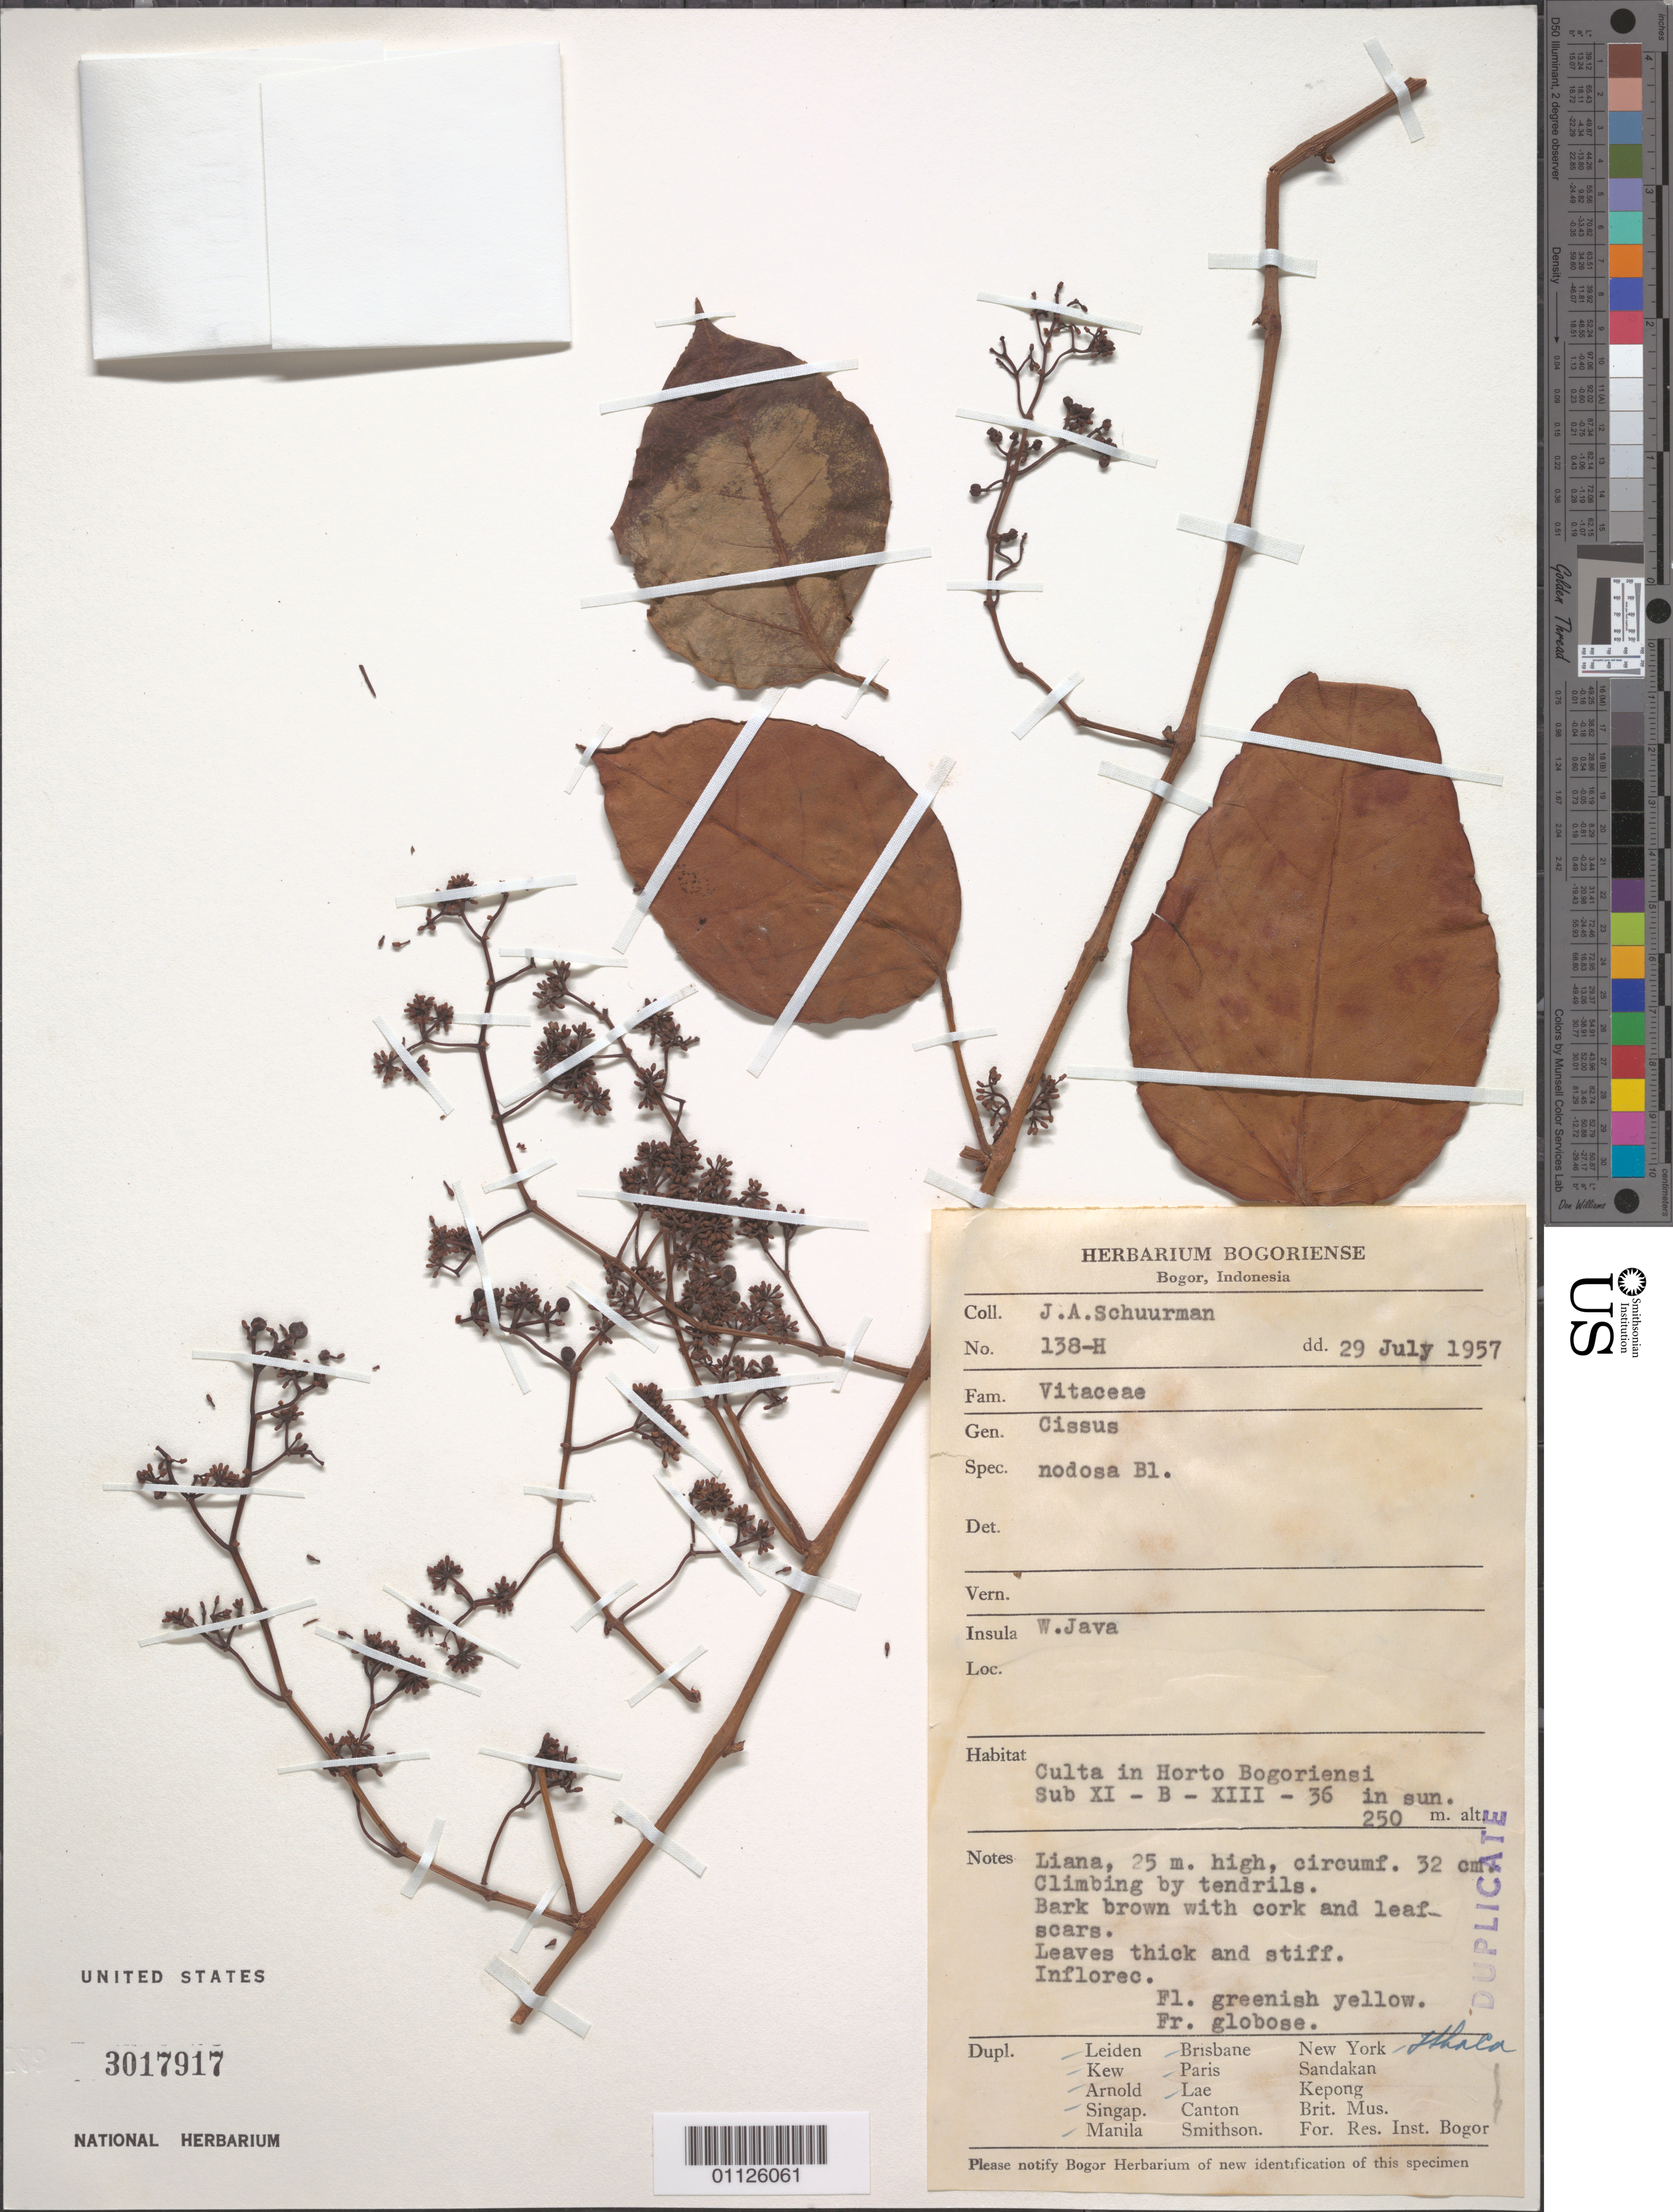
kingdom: Plantae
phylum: Tracheophyta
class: Magnoliopsida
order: Vitales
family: Vitaceae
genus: Cissus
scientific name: Cissus nodosa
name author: Blume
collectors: J. Schuurman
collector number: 138-H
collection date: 1957-07-29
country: Indonesia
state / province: Java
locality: W Java.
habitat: Liana. Climbing by tendrils.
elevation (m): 250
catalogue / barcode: US 3017917